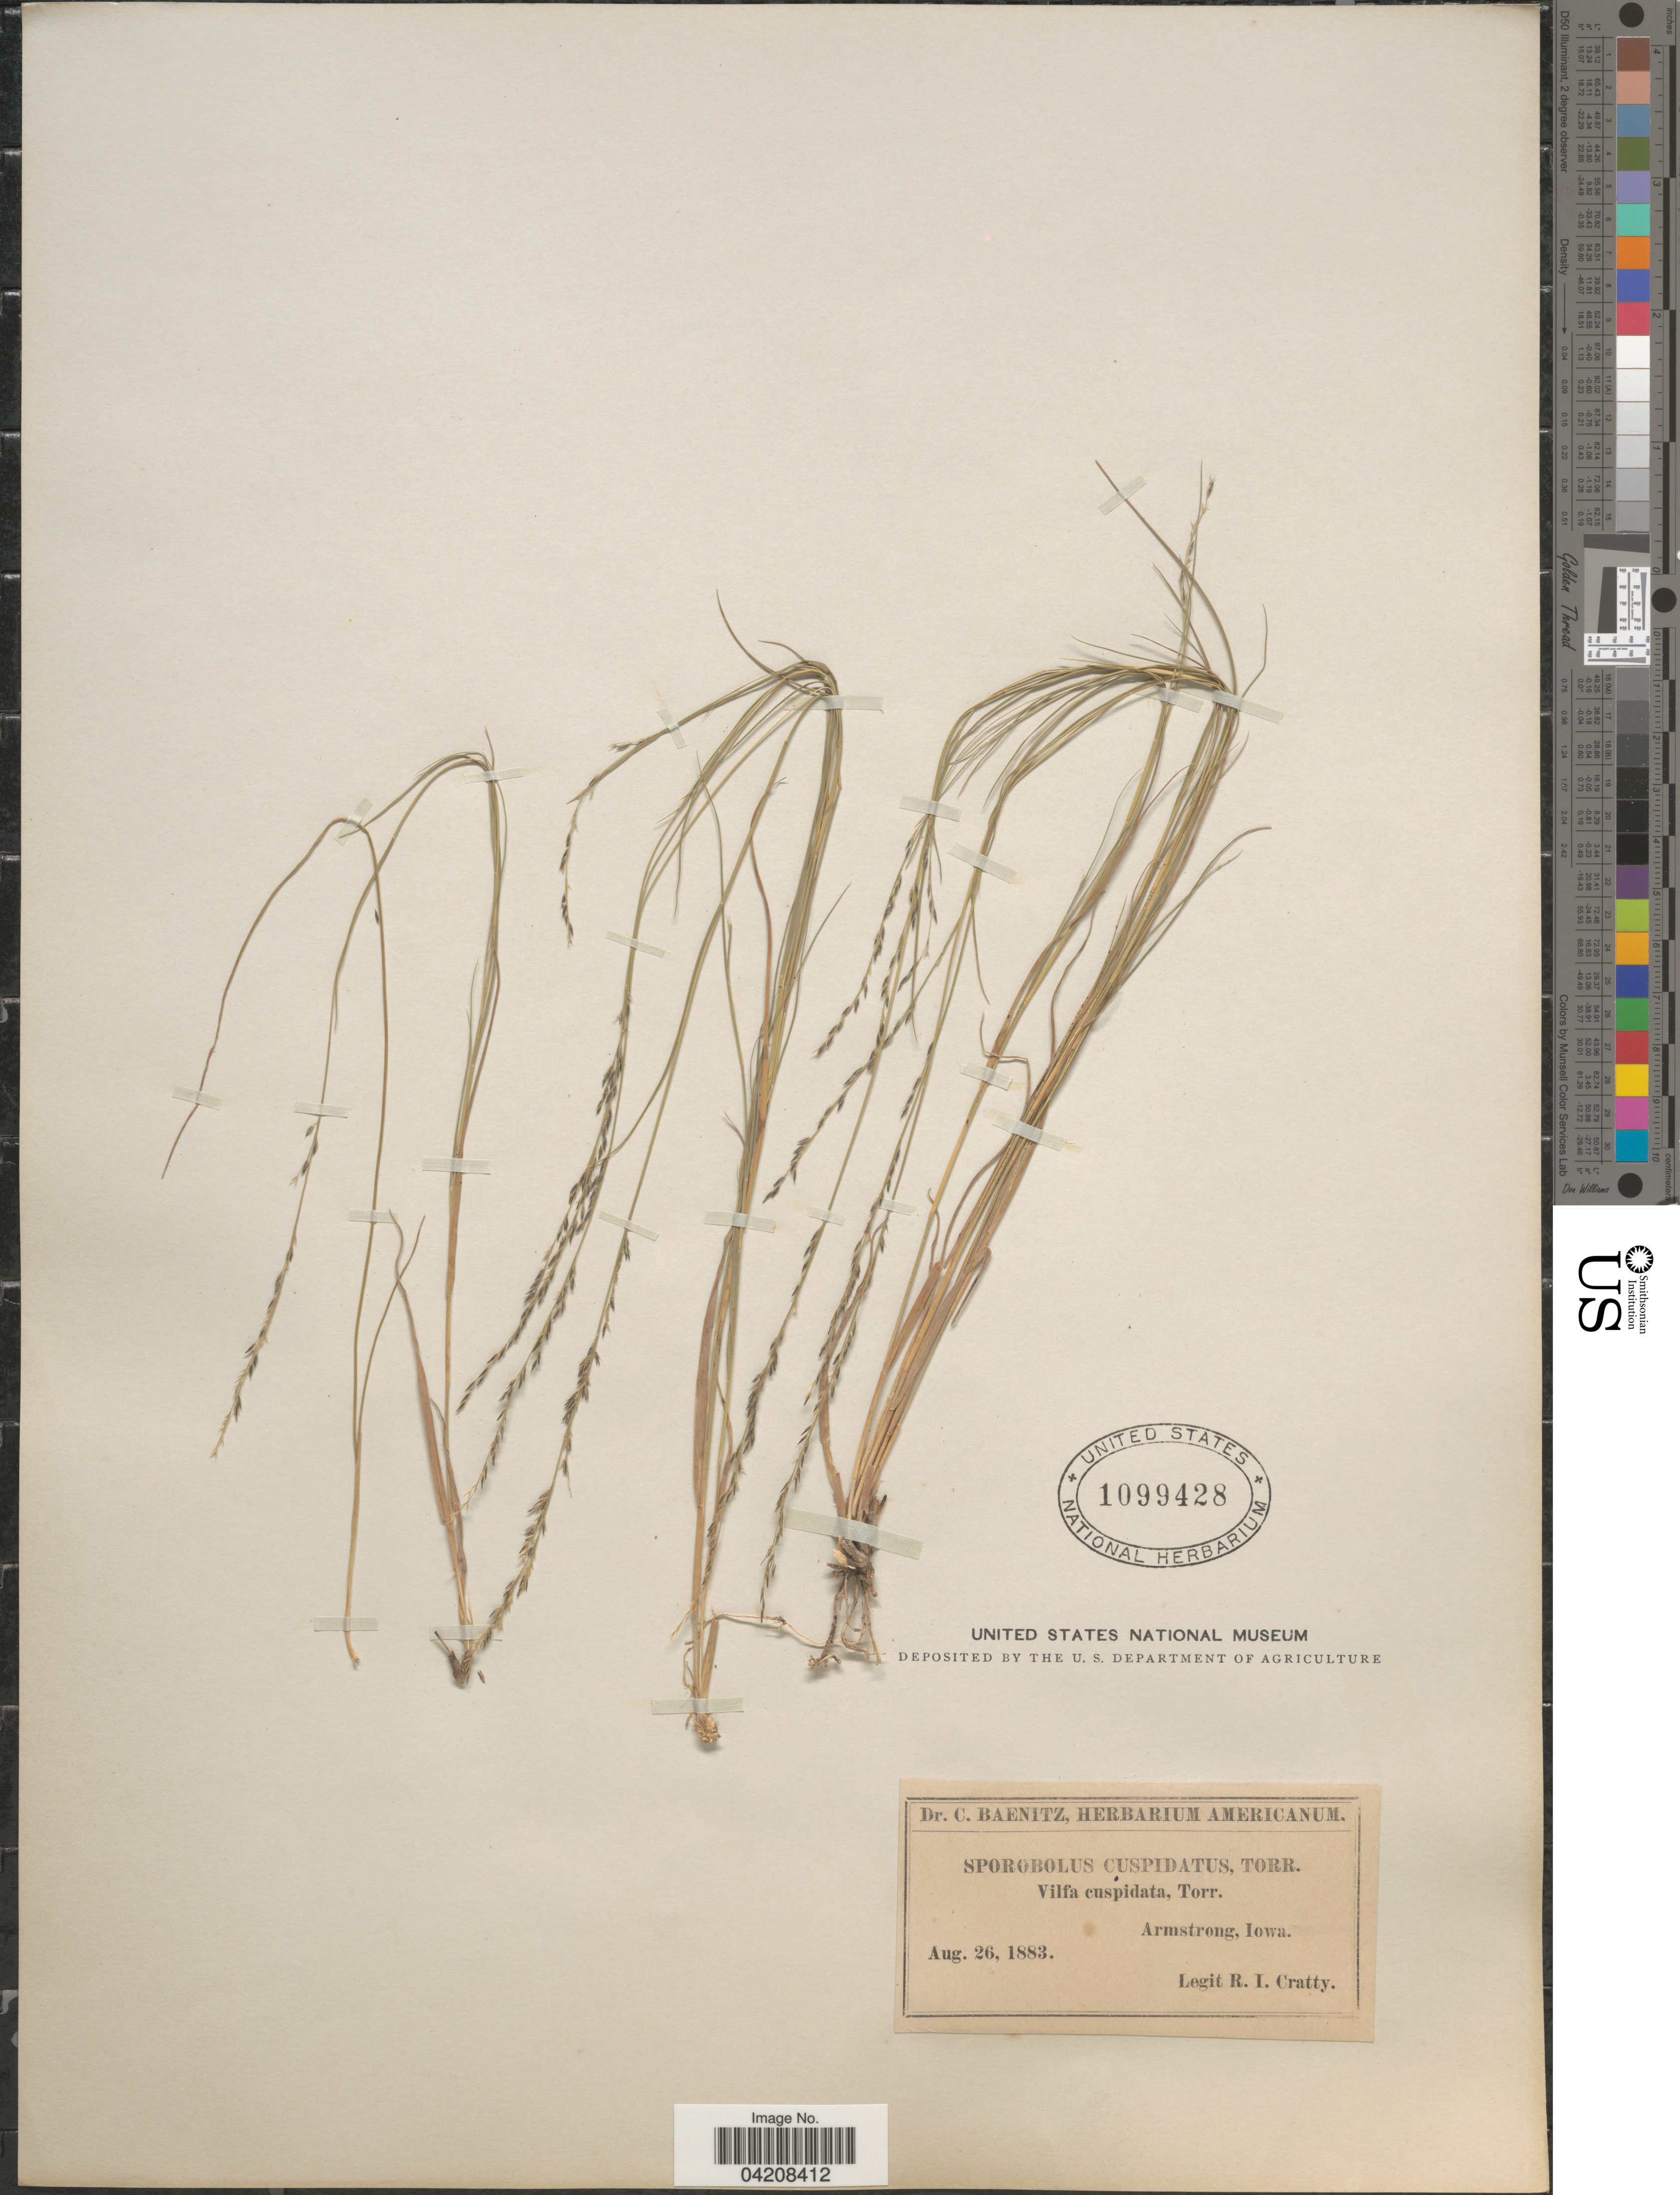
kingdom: Plantae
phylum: Tracheophyta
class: Liliopsida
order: Poales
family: Poaceae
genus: Muhlenbergia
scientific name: Muhlenbergia cuspidata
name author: (Torr. ex Hook.) Rydb.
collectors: R. Cratty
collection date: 1883-08-26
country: United States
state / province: Iowa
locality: Armstrong.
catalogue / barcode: US 1099428